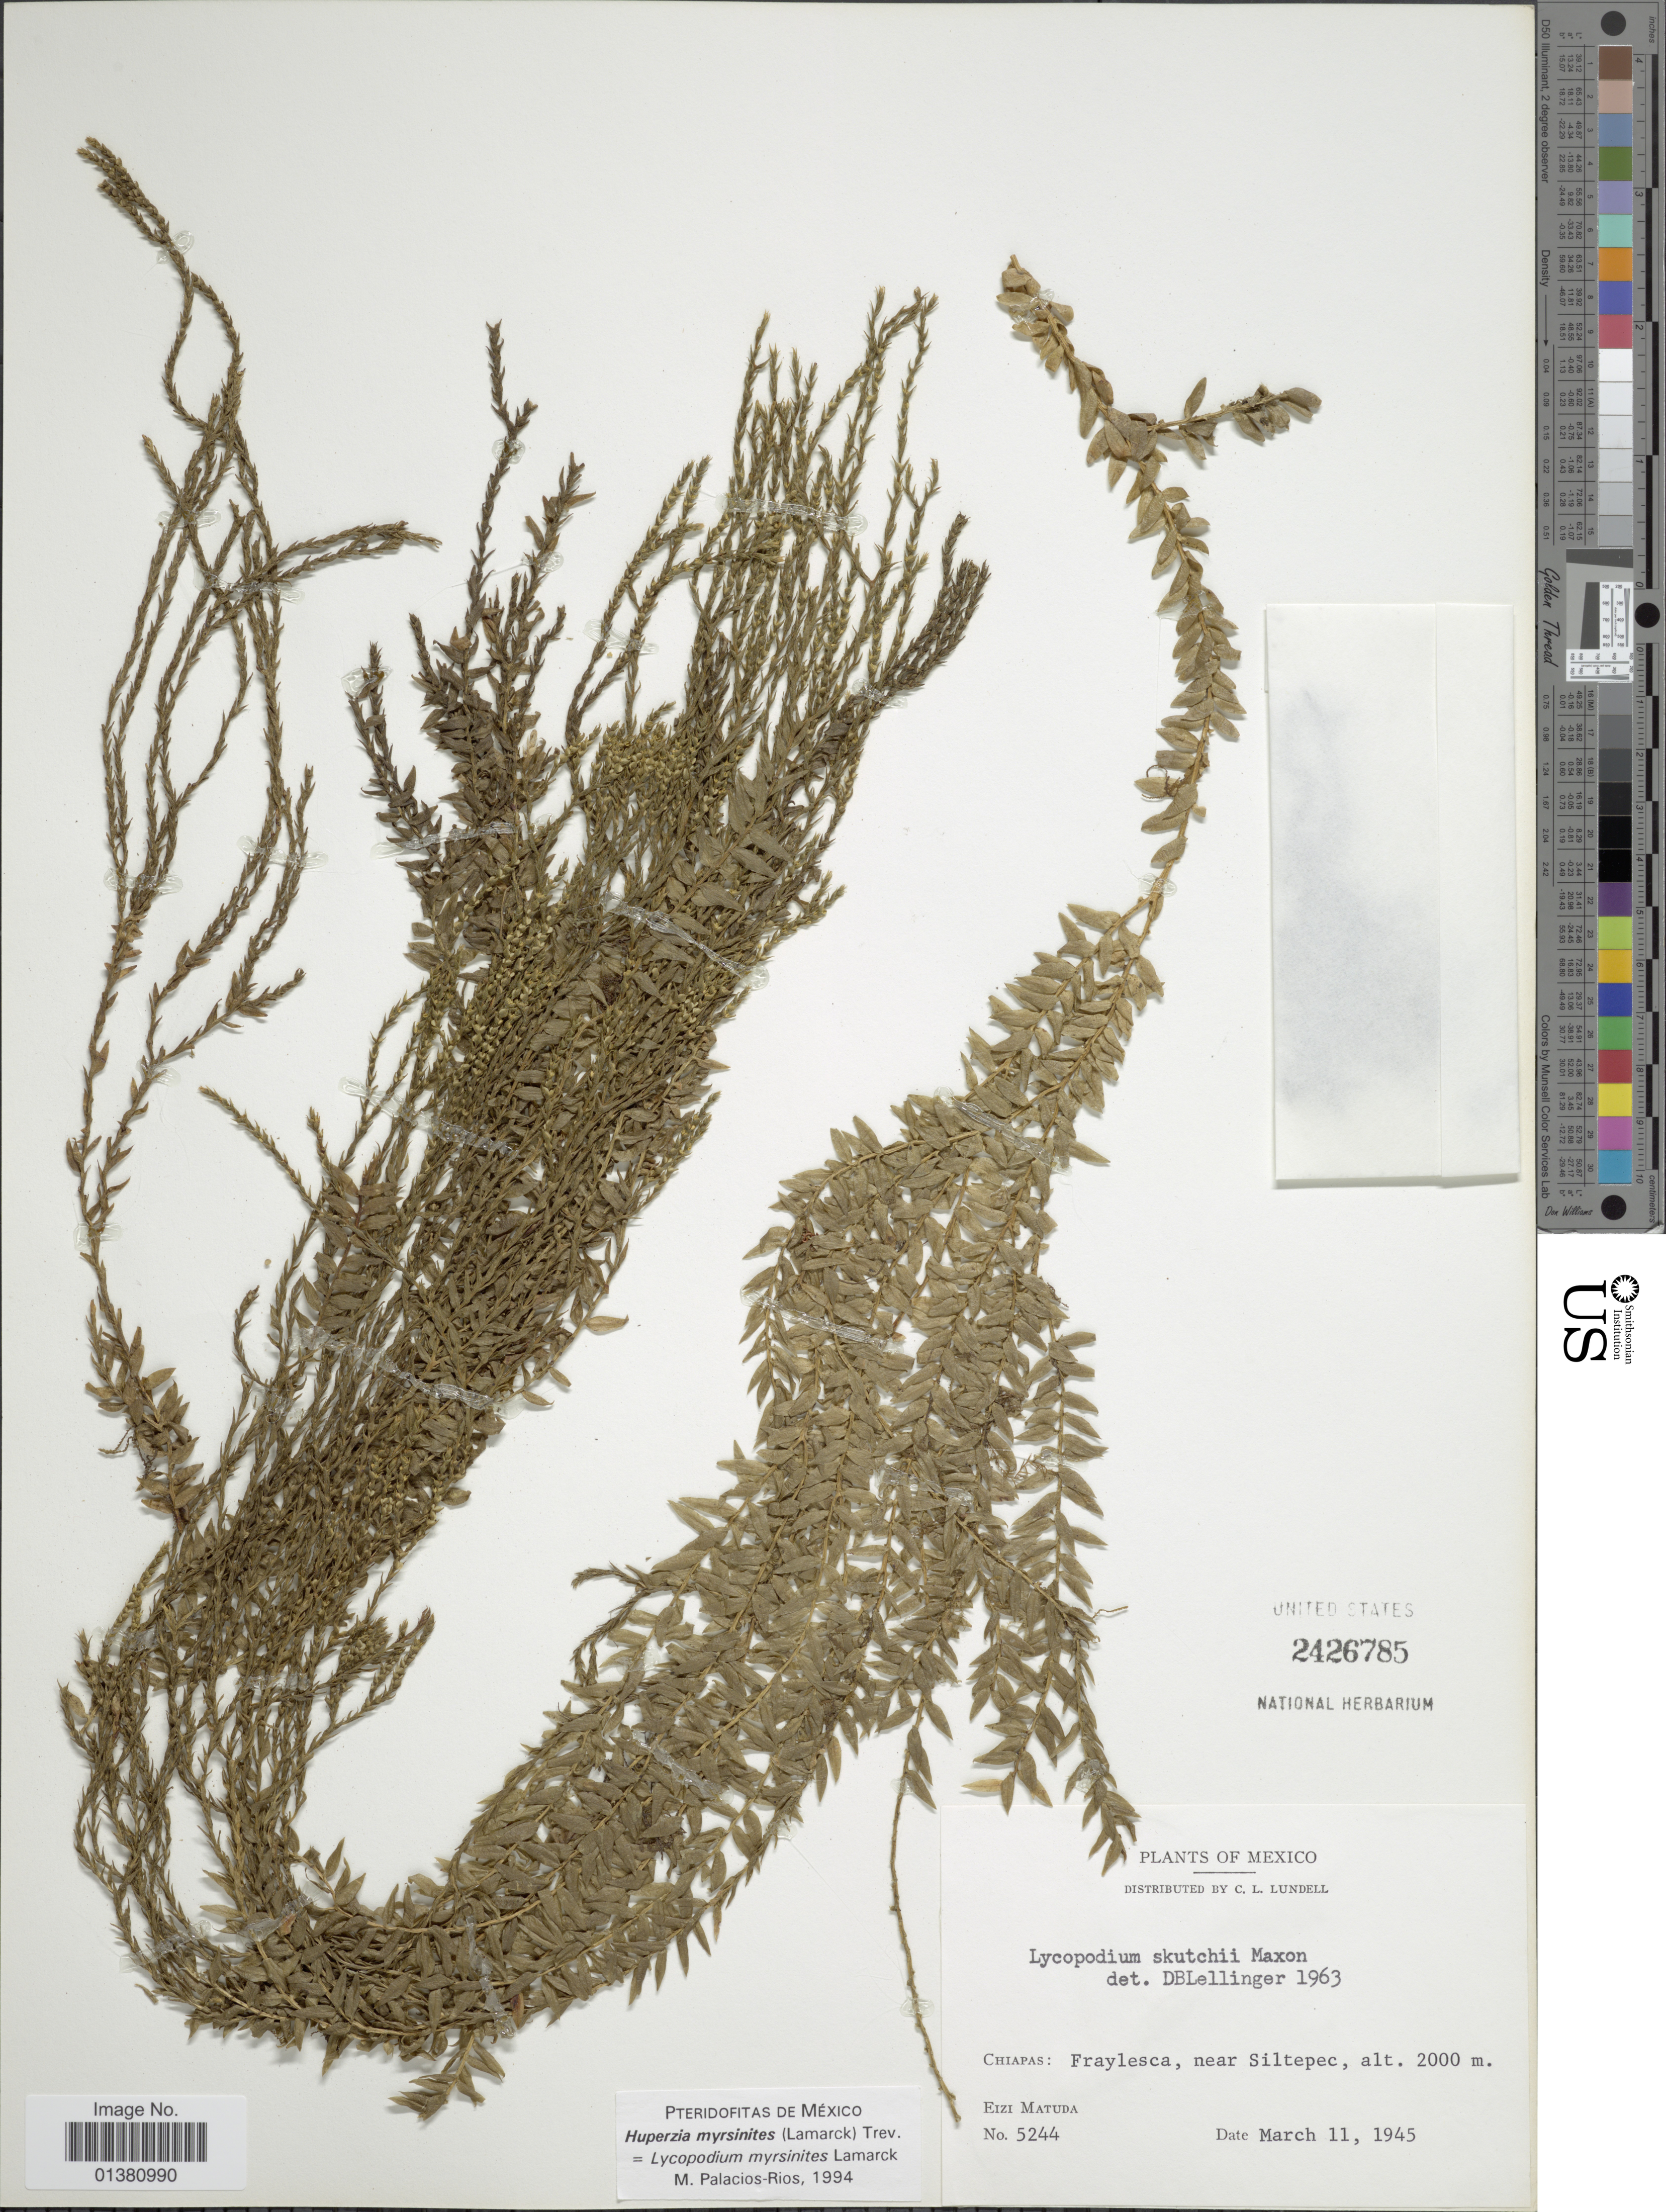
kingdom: Plantae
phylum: Tracheophyta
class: Lycopodiopsida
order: Lycopodiales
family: Lycopodiaceae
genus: Phlegmariurus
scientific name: Phlegmariurus myrsinites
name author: (Lam.) B. Øllg.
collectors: E. Matuda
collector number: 5244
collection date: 1945-03-11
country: Mexico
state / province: Chiapas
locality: Fraylesca, near Siltepec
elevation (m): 2000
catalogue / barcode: US 2426785